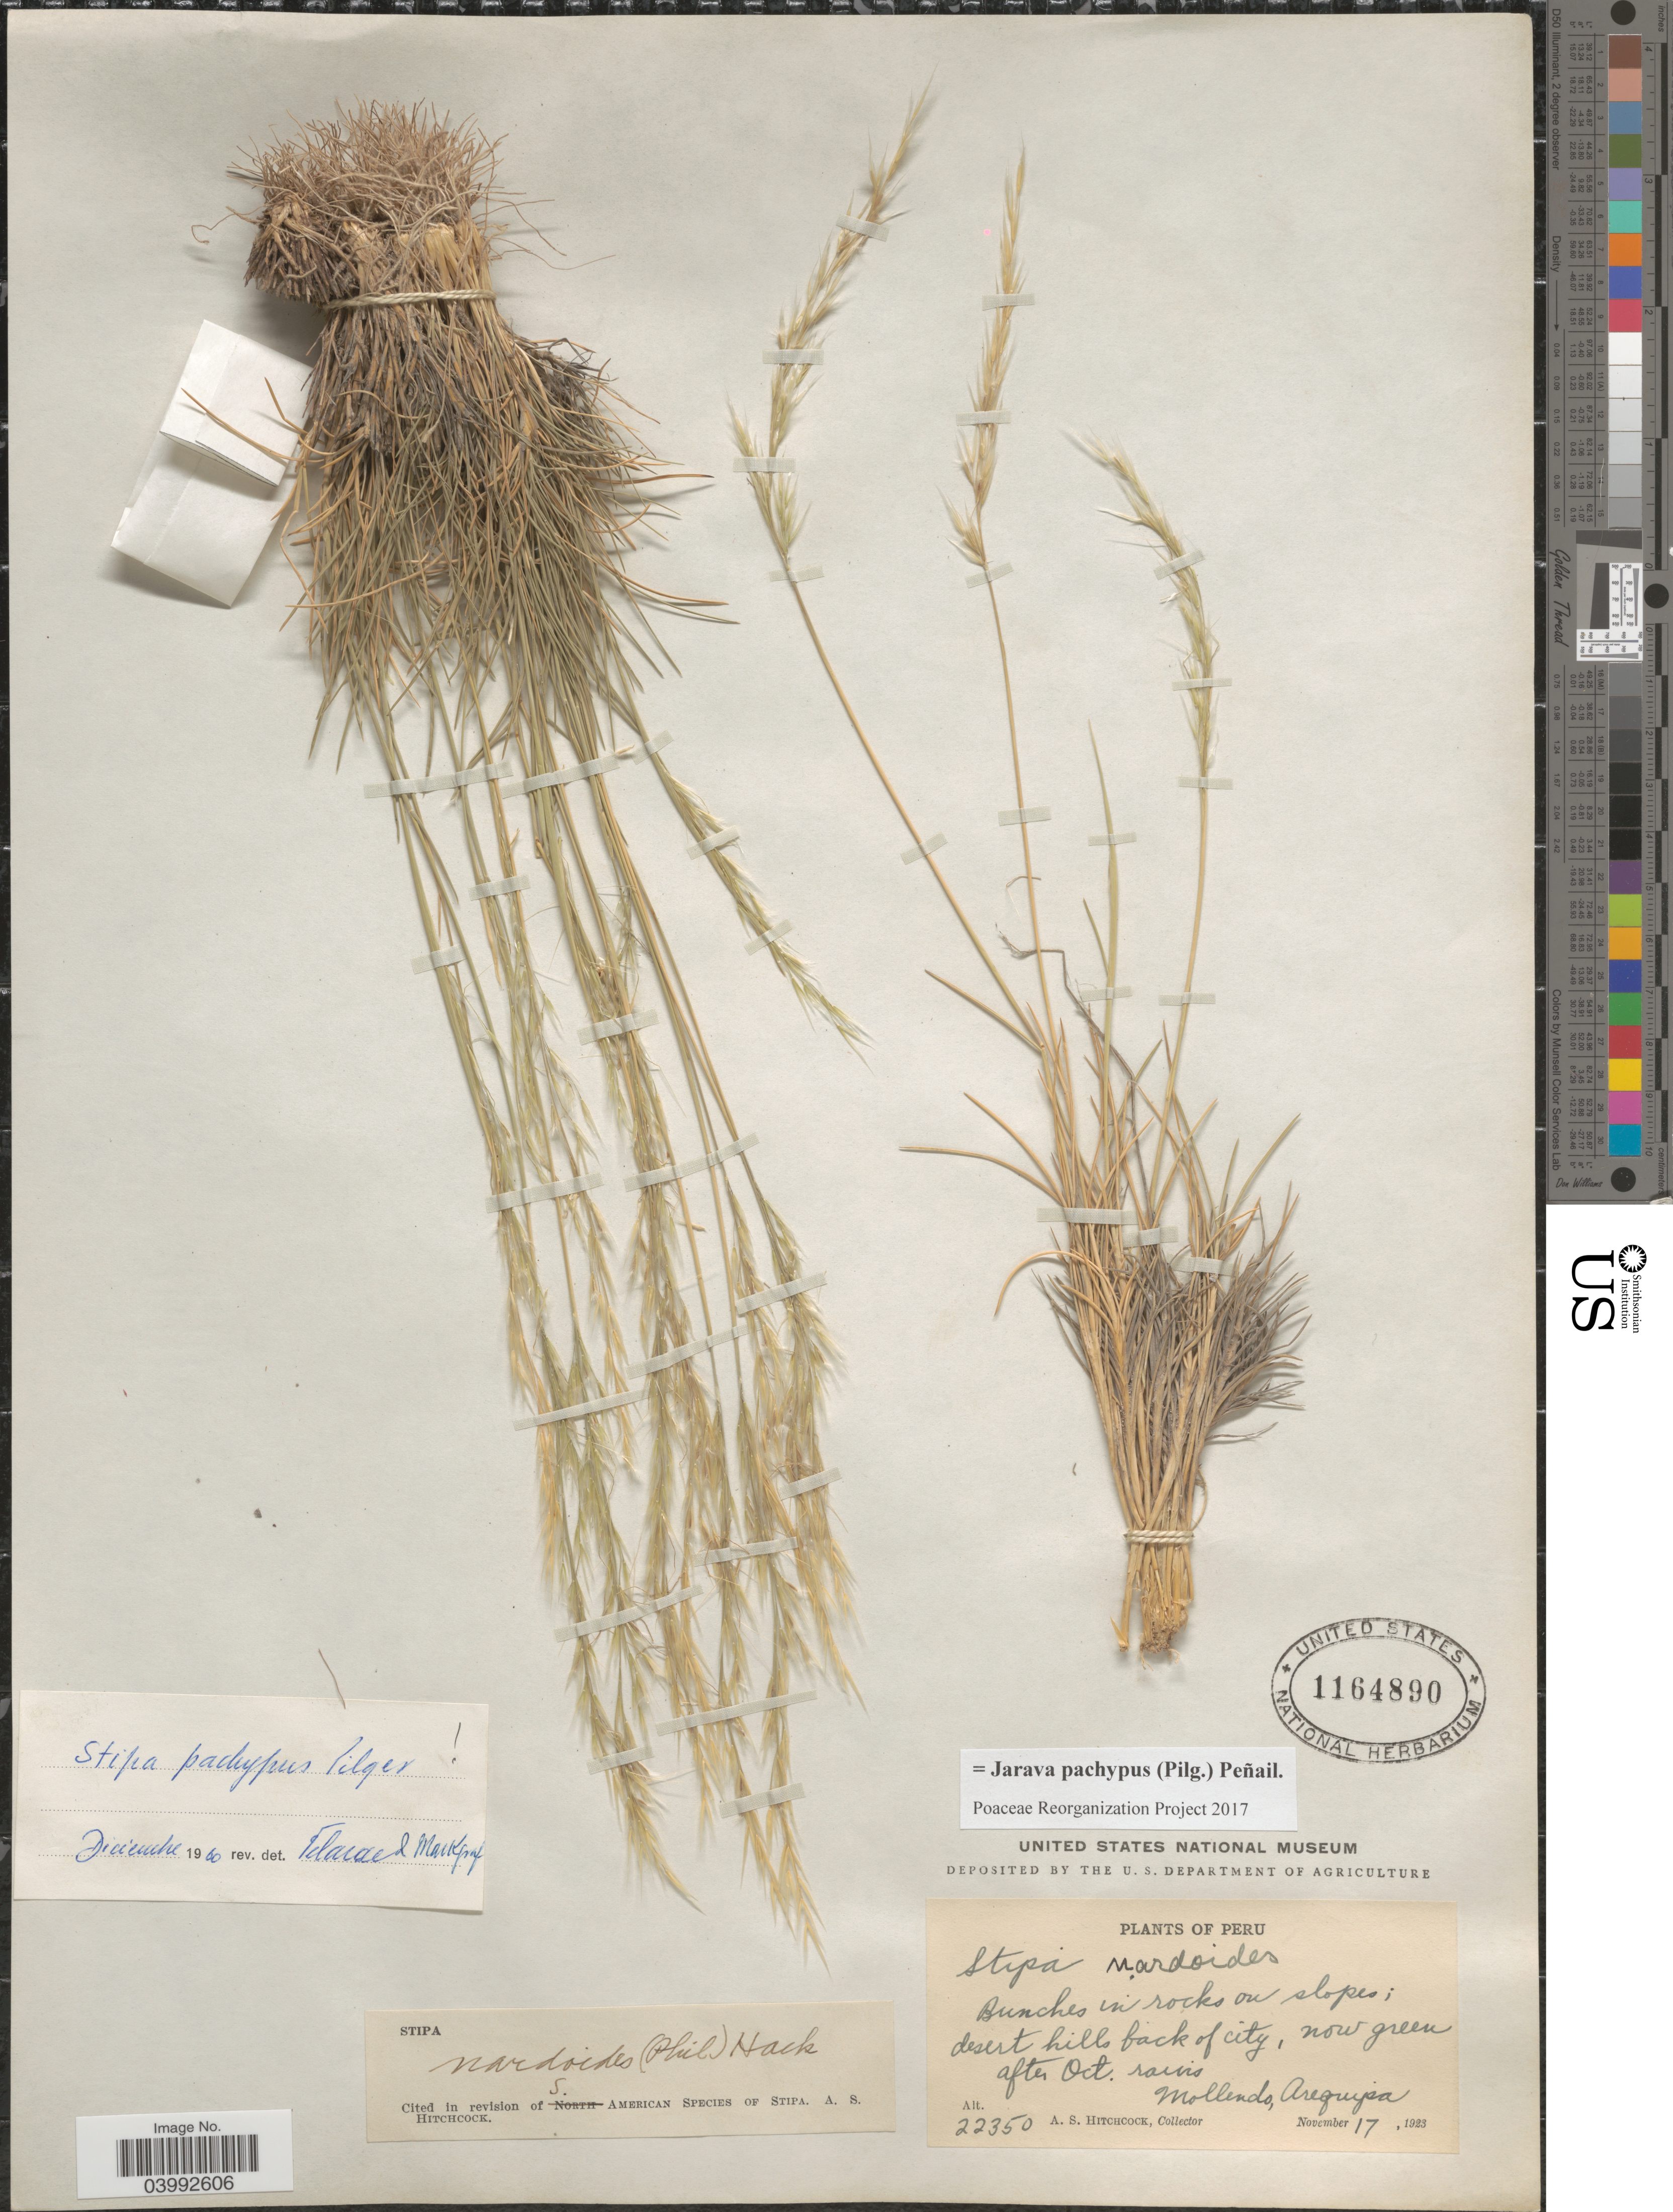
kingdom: Plantae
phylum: Tracheophyta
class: Liliopsida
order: Poales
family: Poaceae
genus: Jarava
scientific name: Jarava pachypus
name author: Pilg.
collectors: A. S. Hitchcock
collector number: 22350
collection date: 1923-11-17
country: Peru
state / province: Arequipa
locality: Mollendo.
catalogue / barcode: US 1164890